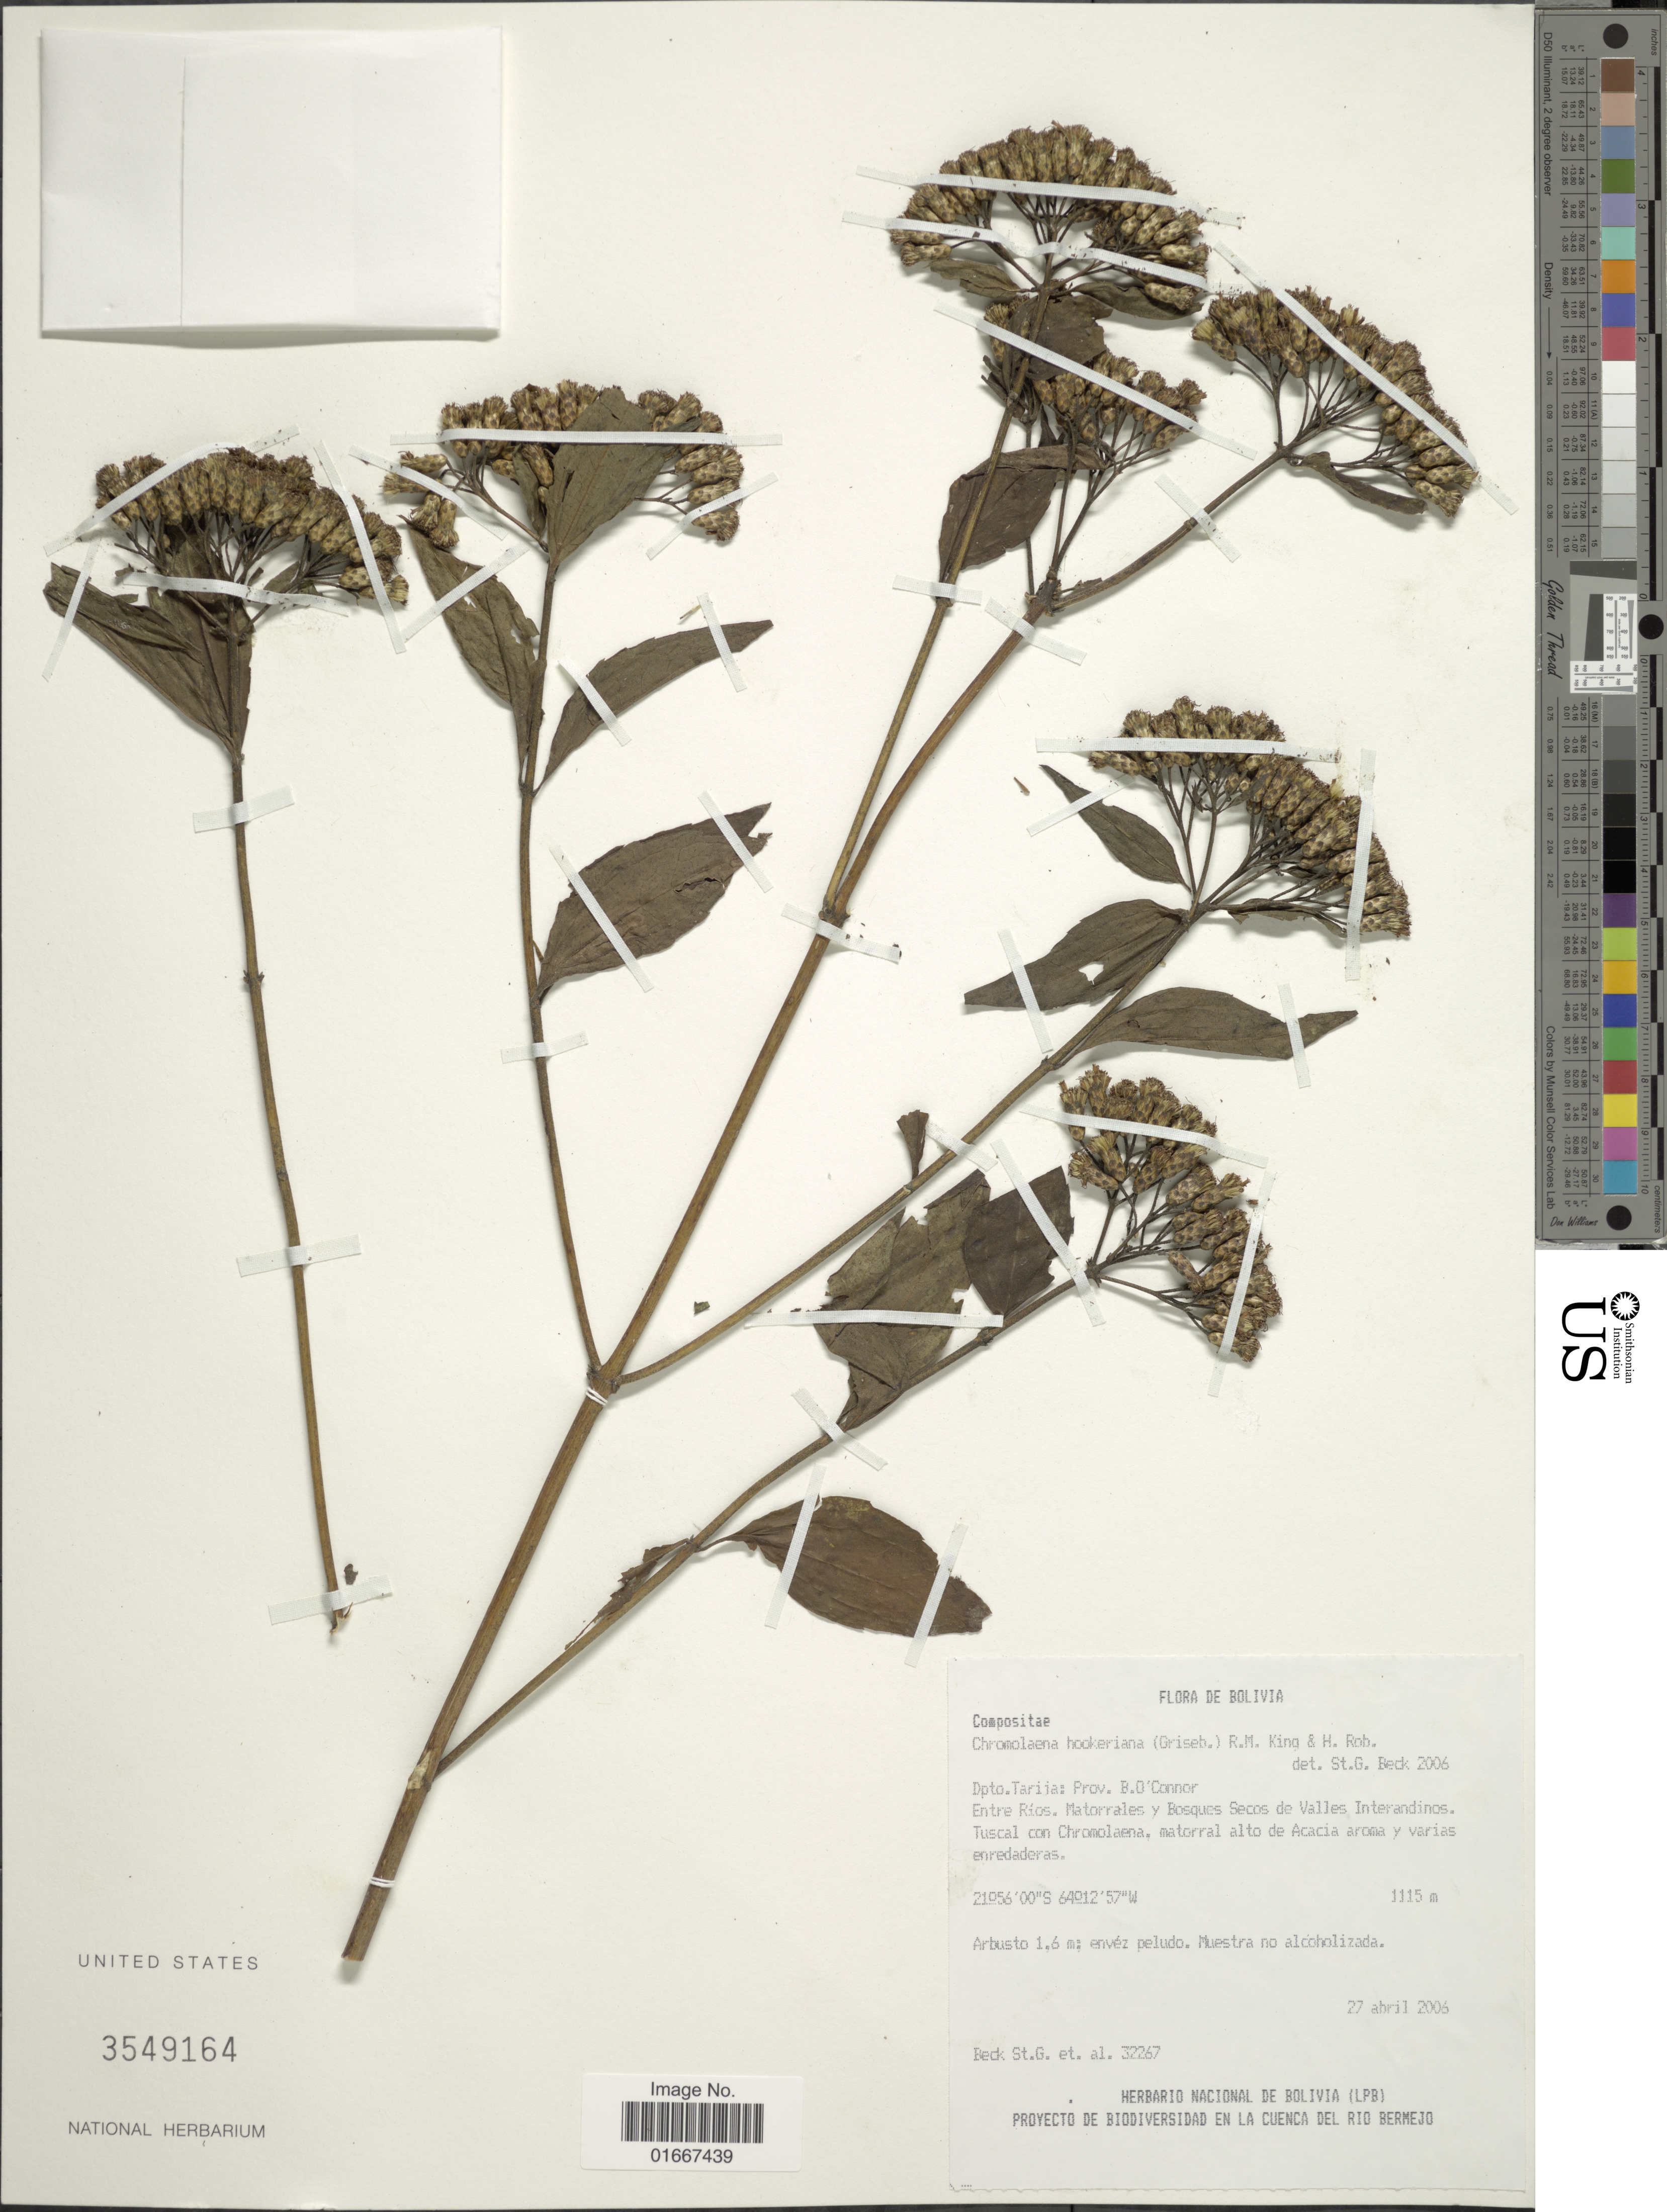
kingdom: Plantae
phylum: Tracheophyta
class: Magnoliopsida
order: Asterales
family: Asteraceae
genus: Chromolaena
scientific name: Chromolaena tunariensis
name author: (Hieron.) R.M. King & H. Rob.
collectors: S. G. Beck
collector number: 32267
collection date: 2006-04-27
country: Bolivia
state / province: Tarija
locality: Prov. B.O'connor, Entre Rios. Matorrales y Bosques Secos de Valles Interandinos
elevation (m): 1115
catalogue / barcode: US 3549164